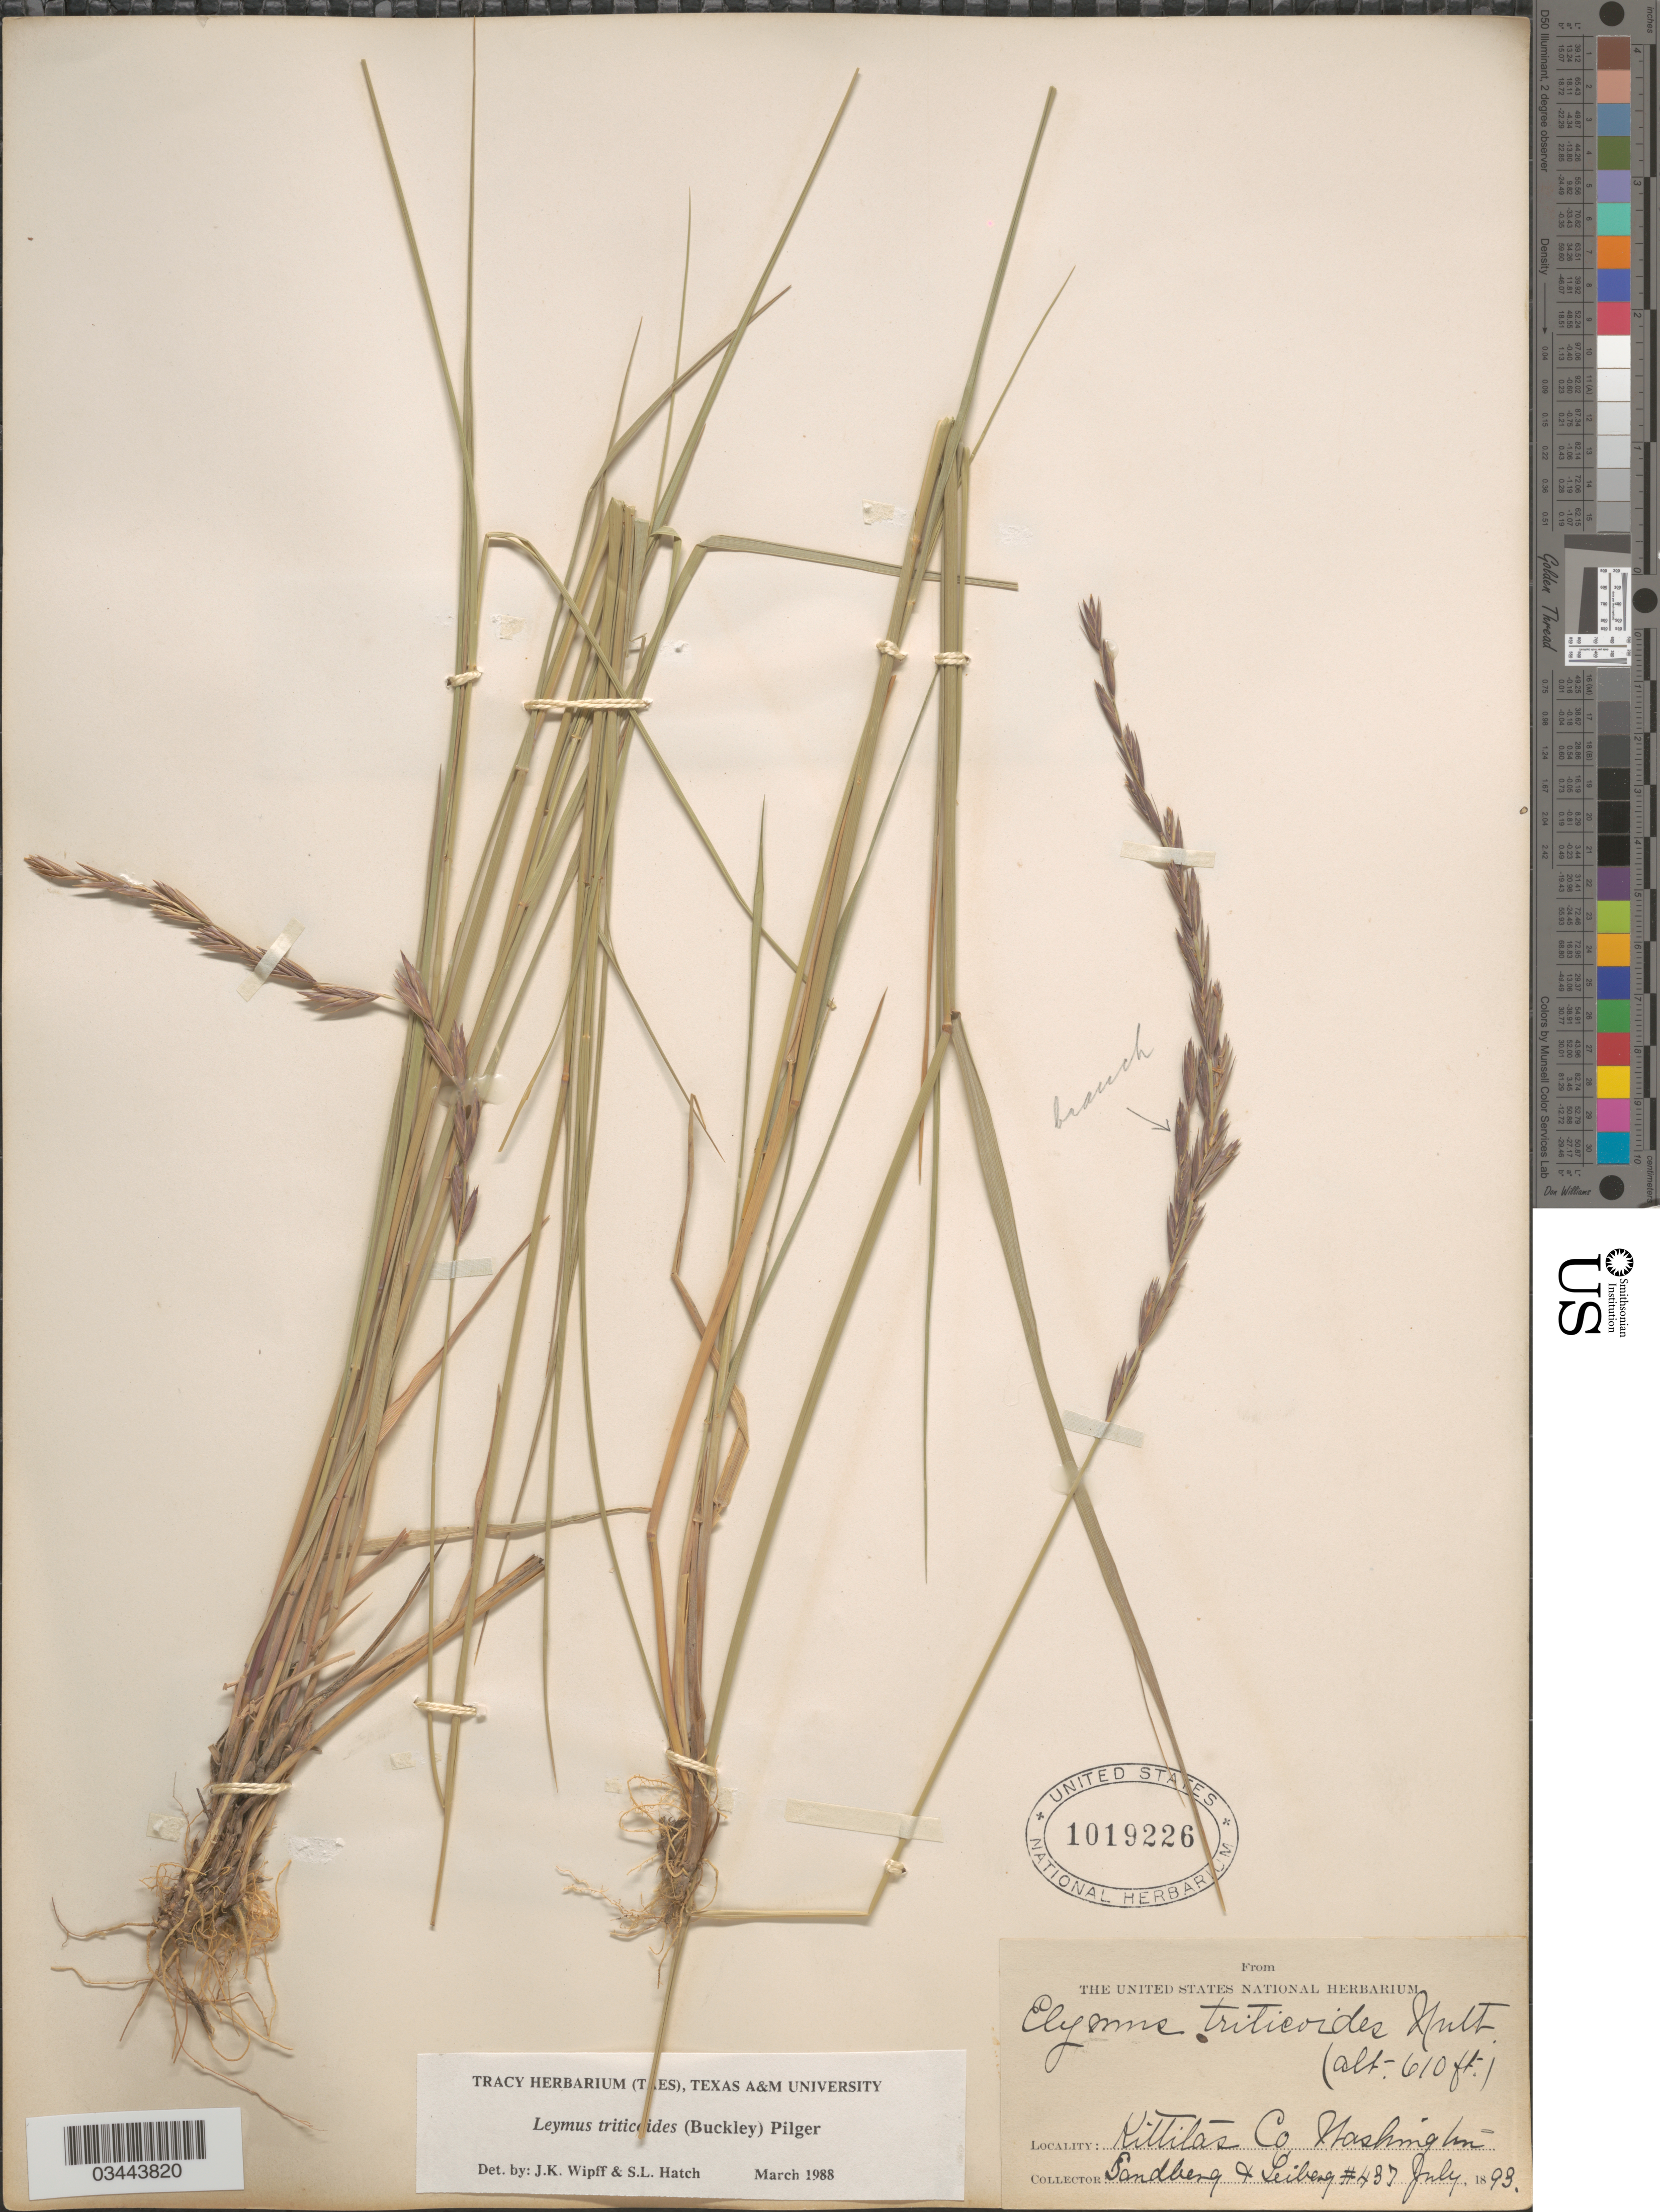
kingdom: Plantae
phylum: Tracheophyta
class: Liliopsida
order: Poales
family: Poaceae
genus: Leymus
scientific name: Leymus triticoides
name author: (Buckley) Pilg.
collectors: Sandberg & -. Leiberg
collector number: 437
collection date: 1893-07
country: United States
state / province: Washington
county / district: Kittitas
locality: Kittitas Co.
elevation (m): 186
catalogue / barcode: US 1019226